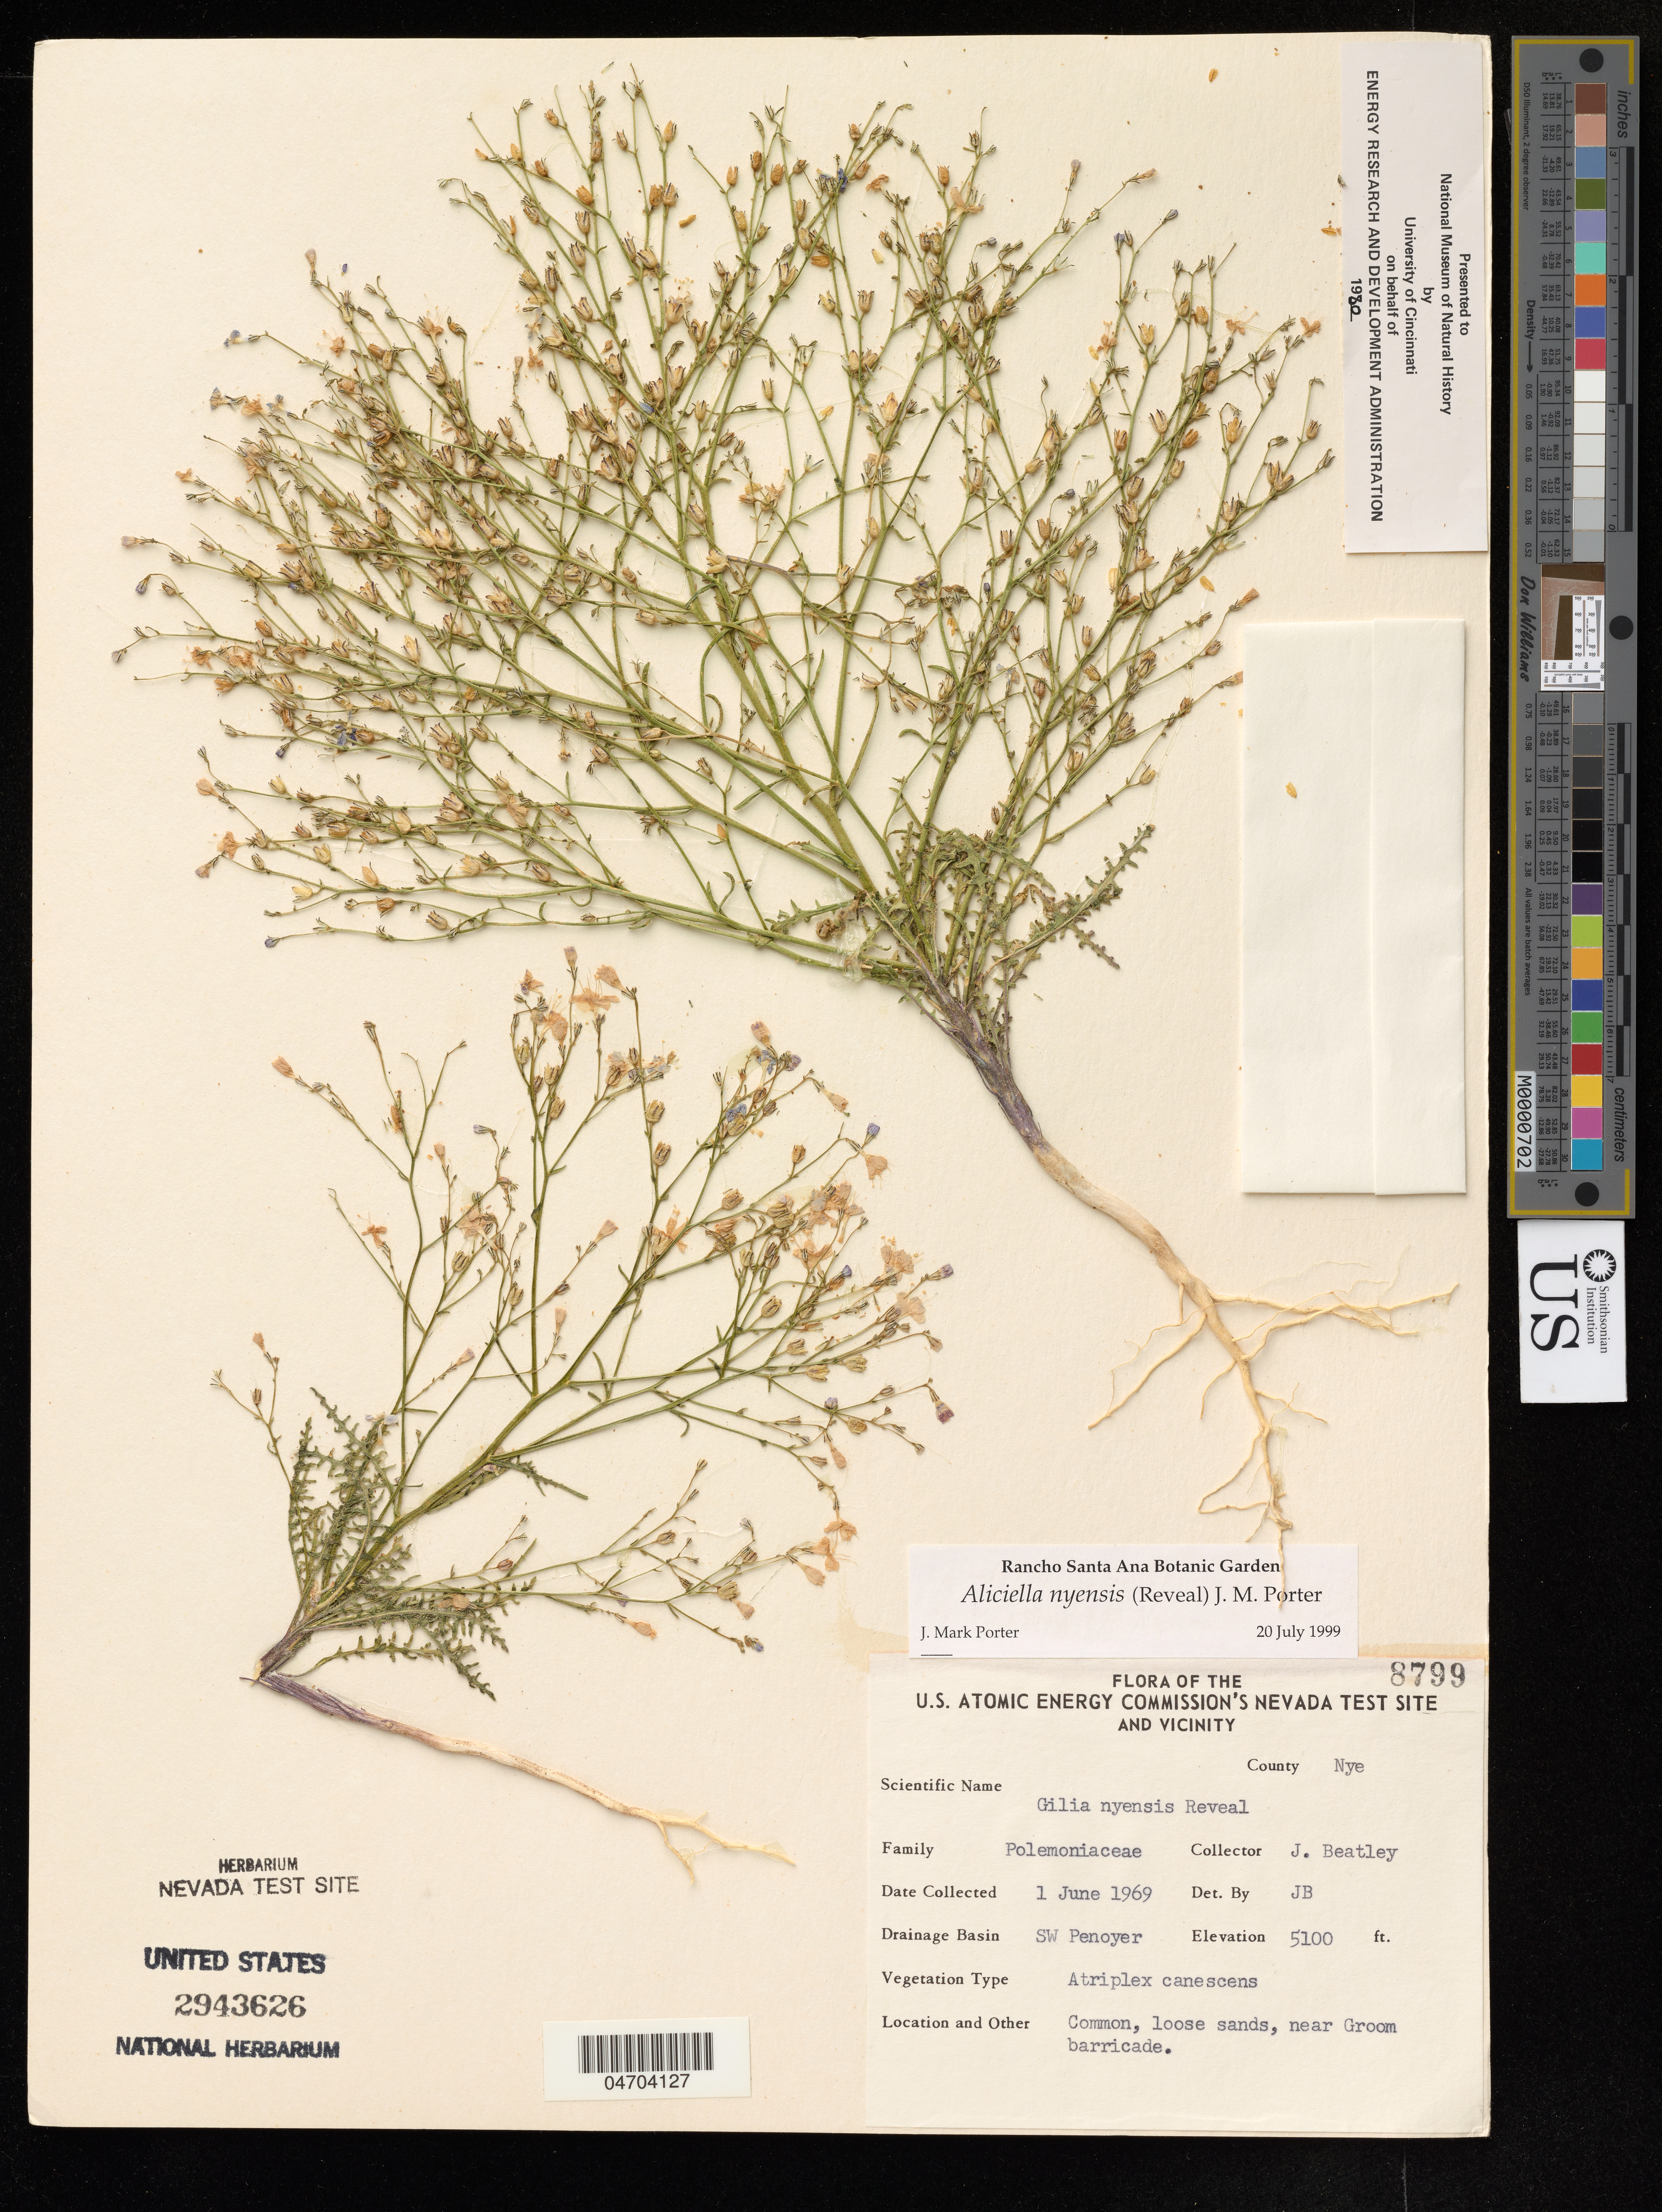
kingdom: Plantae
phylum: Tracheophyta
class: Magnoliopsida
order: Ericales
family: Polemoniaceae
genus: Aliciella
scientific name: Aliciella nyensis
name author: (Reveal) J.M. Porter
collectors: J. Beatley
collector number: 8799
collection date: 1969-06-01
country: United States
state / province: Nevada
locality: The U. S. Atomic Energy Commission's Nevada Test Site and Vicinity. Nye County. Drainage Basin SW Penoyer. Near Groom barricade.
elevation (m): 1554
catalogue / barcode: US 2943626